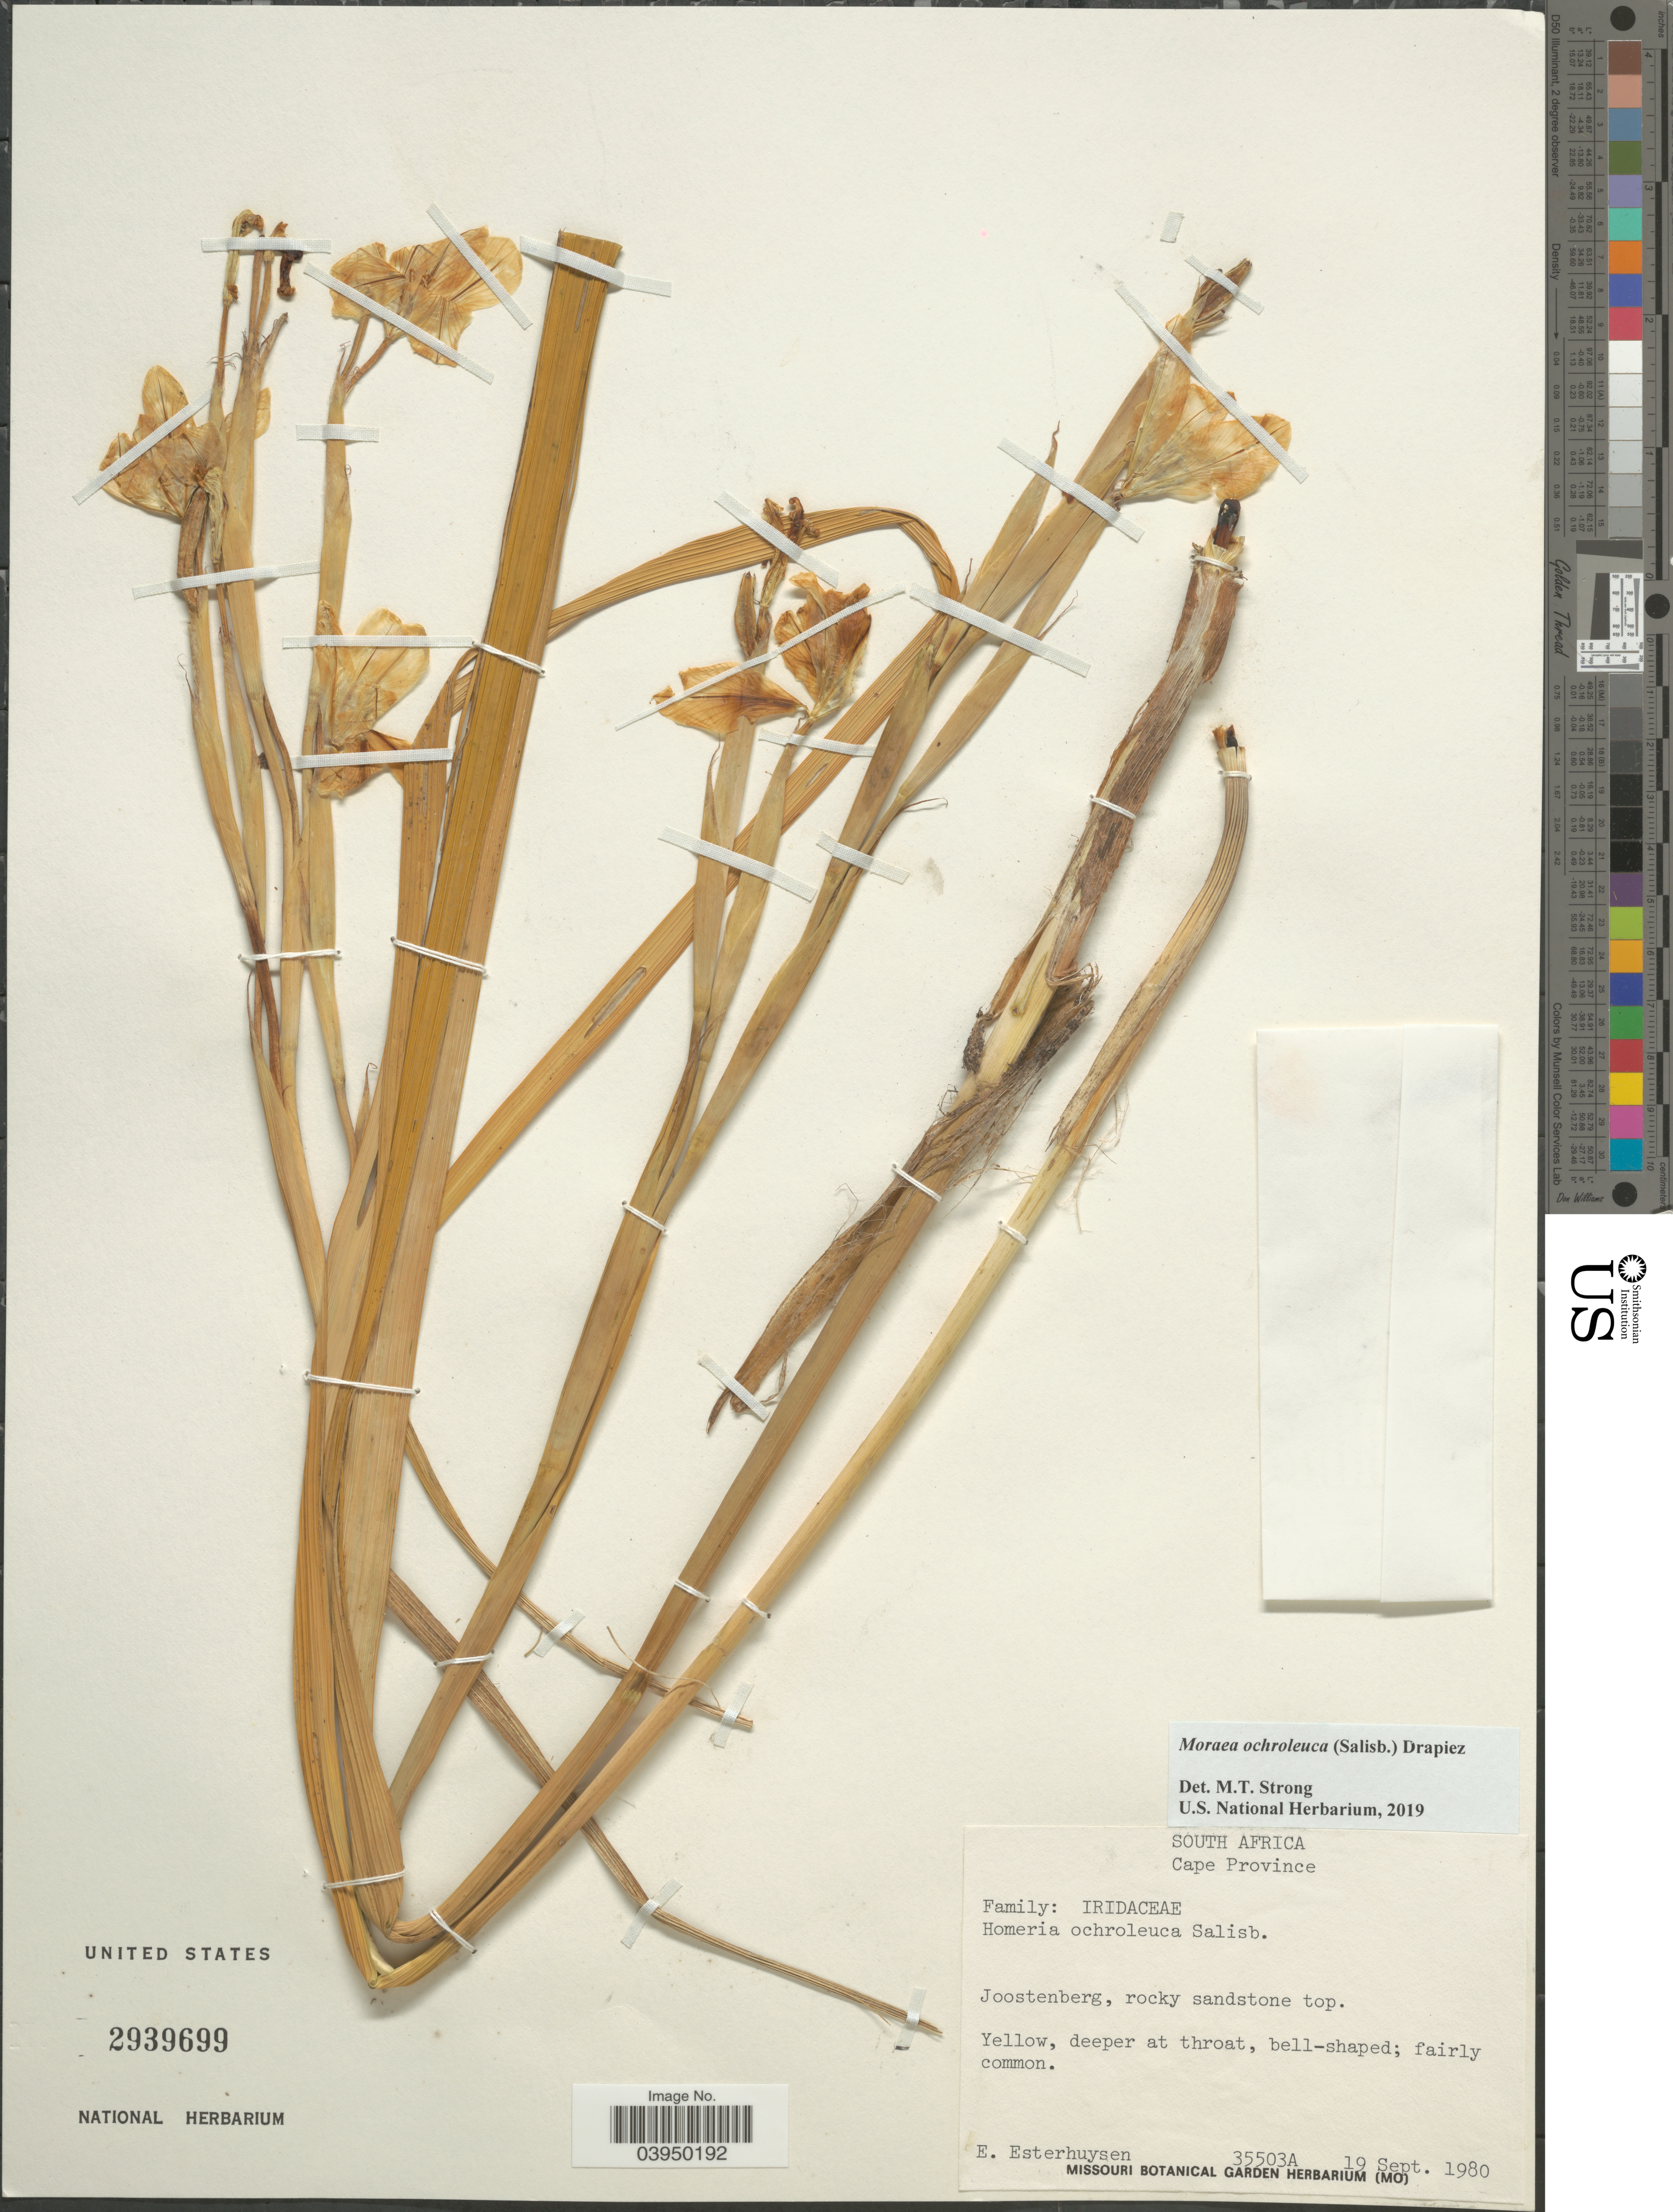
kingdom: Plantae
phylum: Tracheophyta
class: Liliopsida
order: Asparagales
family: Iridaceae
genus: Moraea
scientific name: Moraea ochroleuca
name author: (Salisb.) Drapiez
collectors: E. E. Esterhuysen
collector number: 35503A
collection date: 1980-09-19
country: South Africa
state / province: Western Cape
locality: Joostenberg, rocky sandstone top.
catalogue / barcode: US 2939699